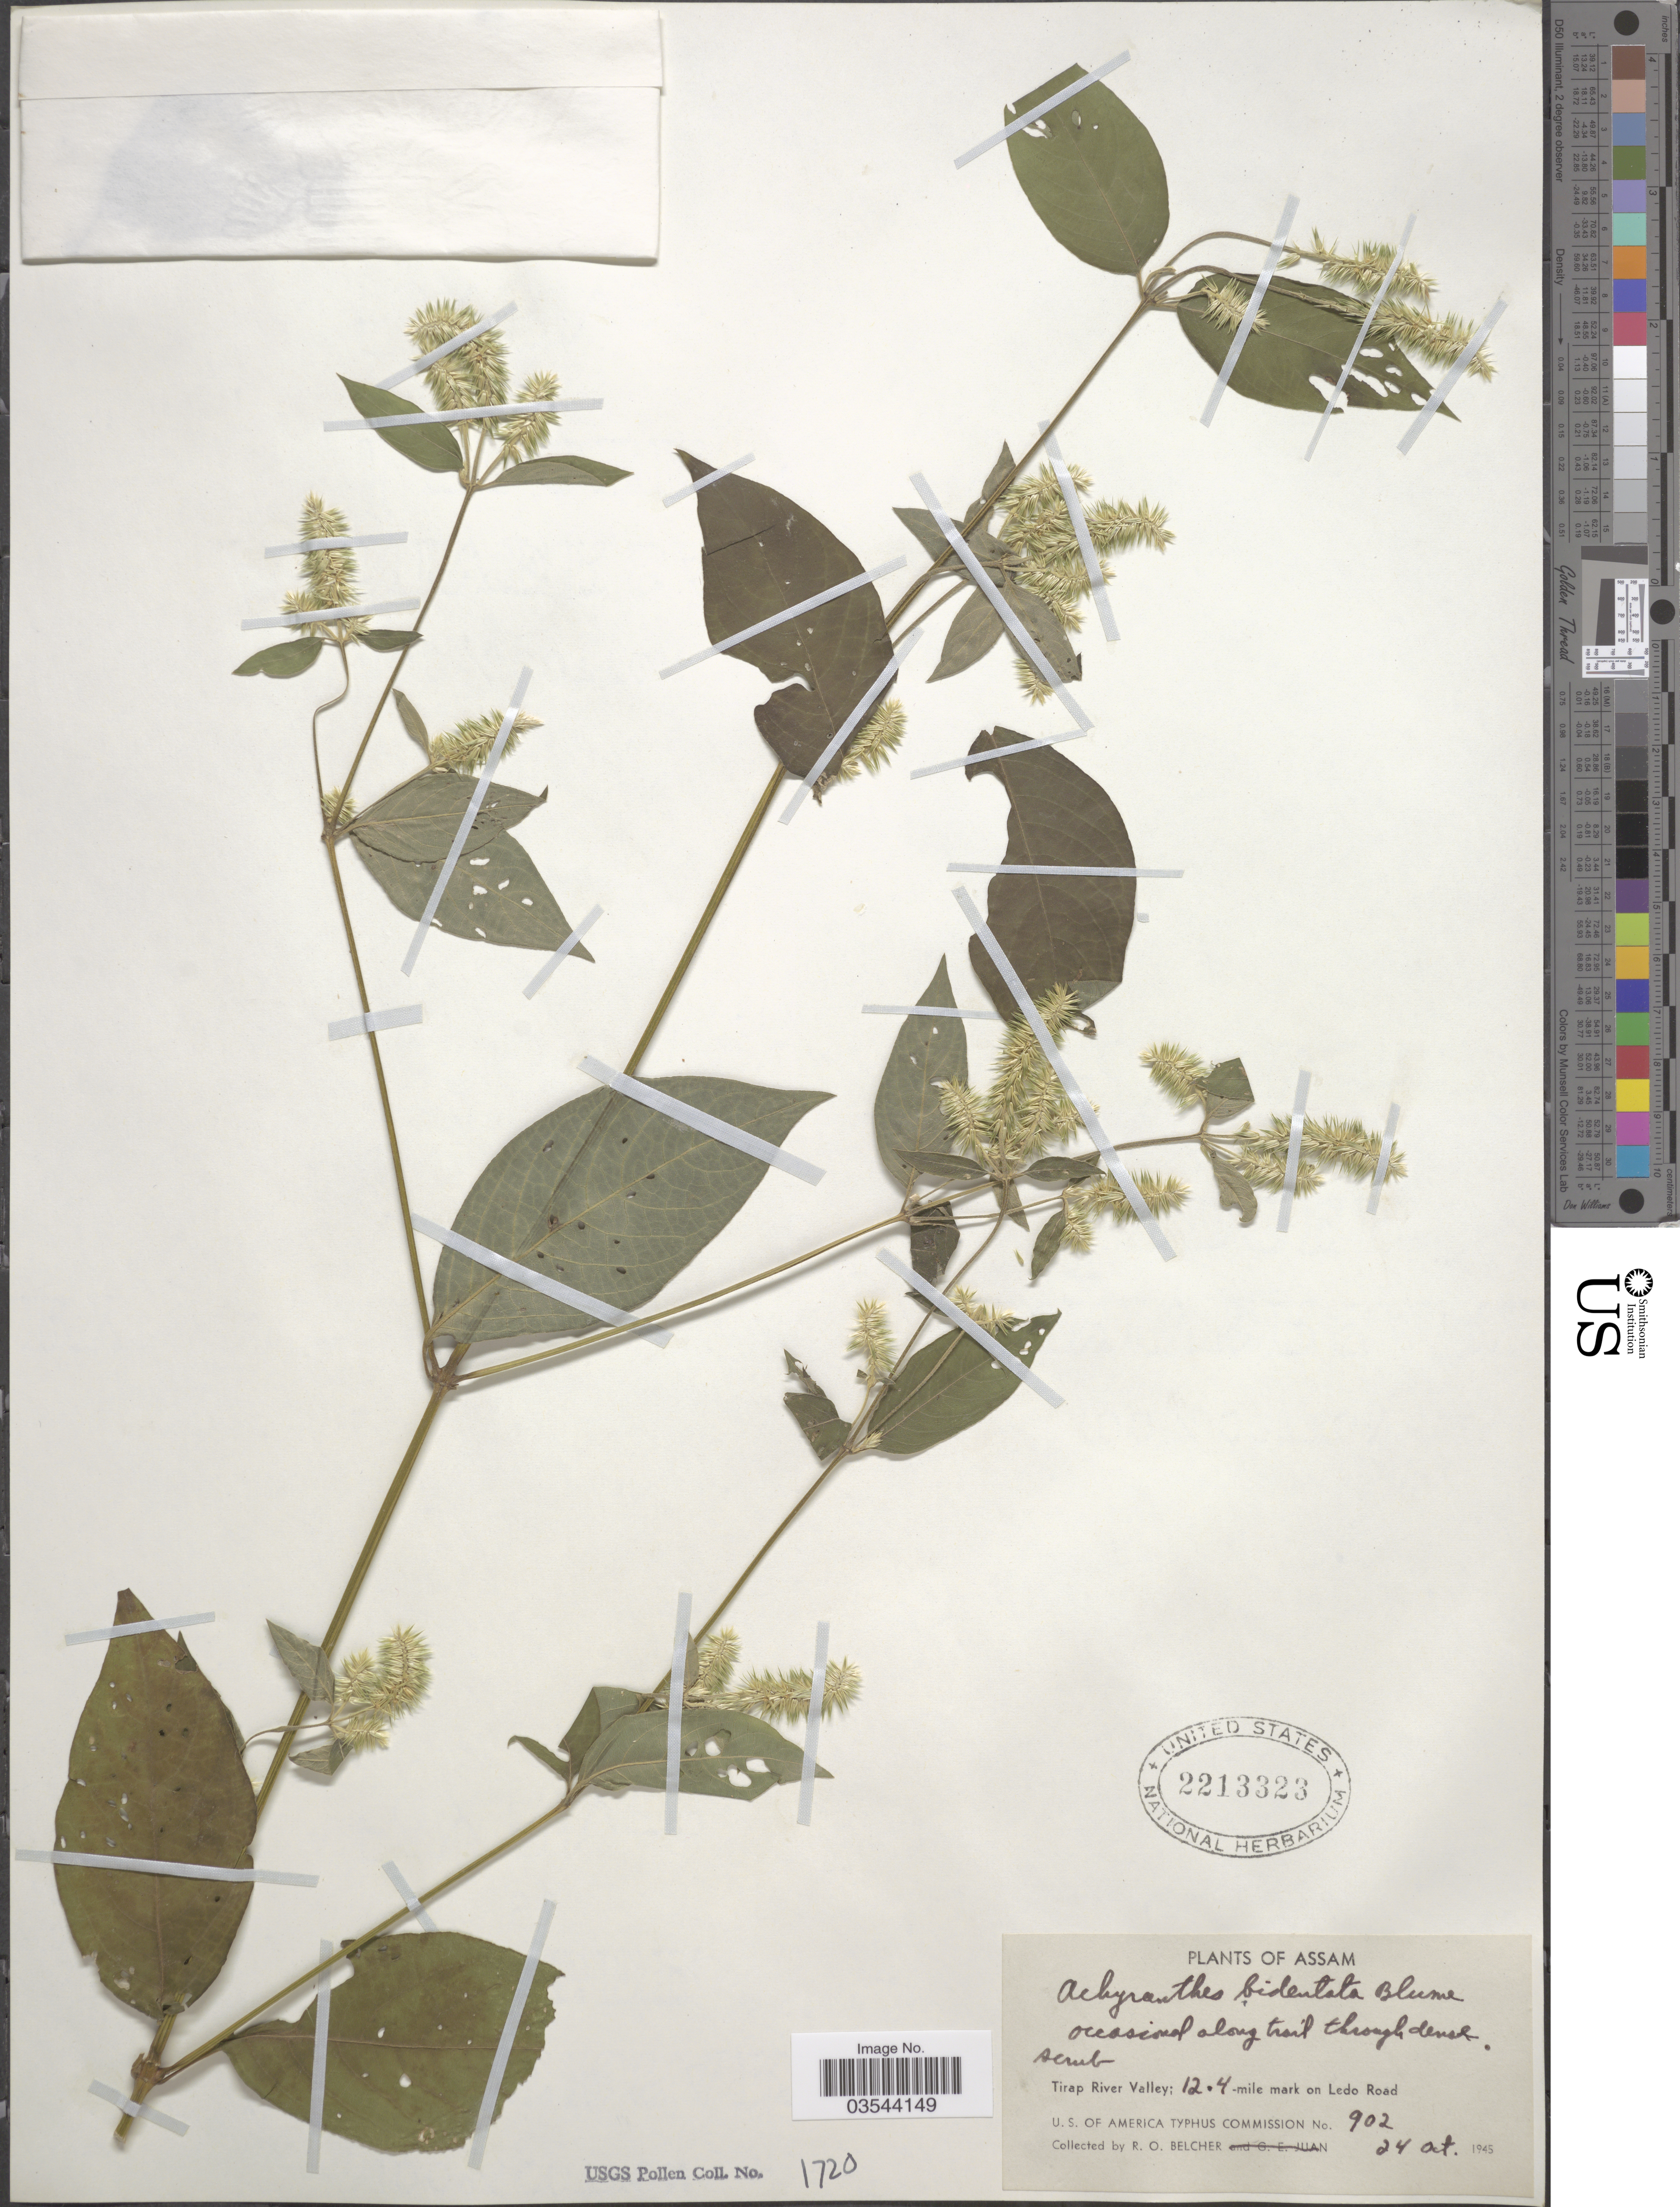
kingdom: Plantae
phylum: Tracheophyta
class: Magnoliopsida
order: Caryophyllales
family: Amaranthaceae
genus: Achyranthes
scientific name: Achyranthes bidentata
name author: Blume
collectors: R. Belcher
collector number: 902?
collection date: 1945-10-24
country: India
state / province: Assam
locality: Tirap River Valley; 12.4-mile mark on Ledo Road.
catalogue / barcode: US 2213323